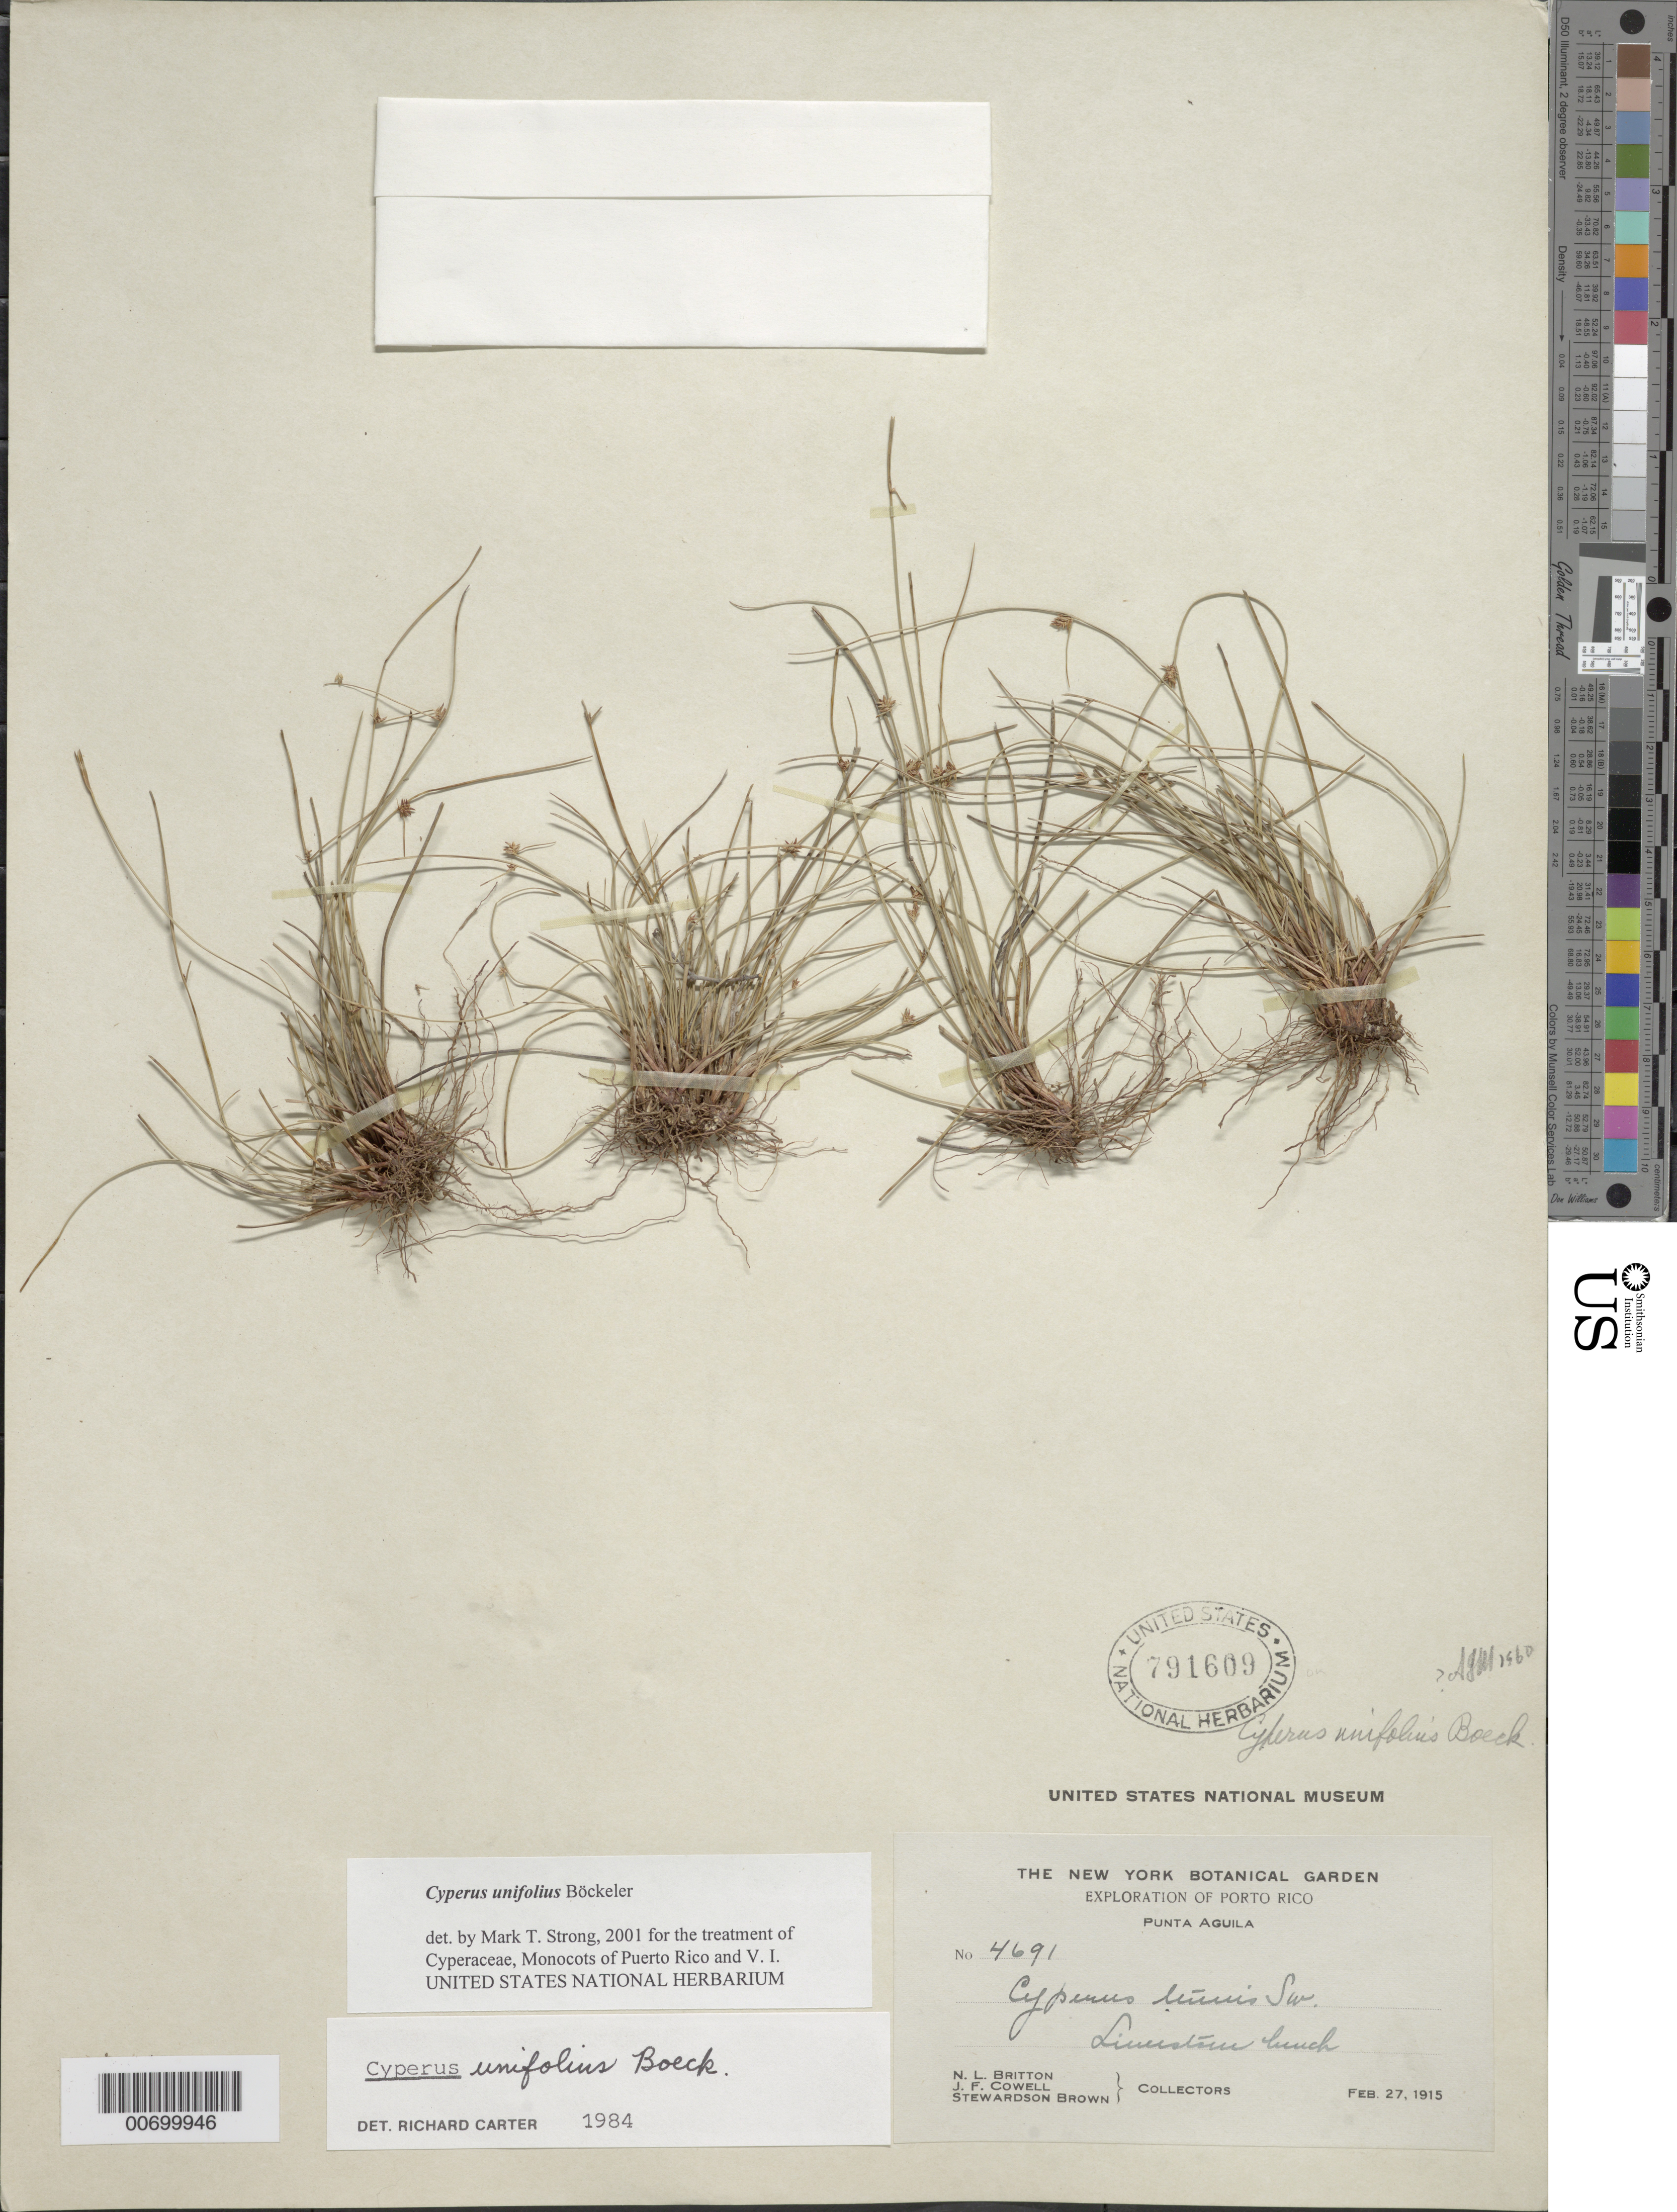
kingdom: Plantae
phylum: Tracheophyta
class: Liliopsida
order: Poales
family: Cyperaceae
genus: Cyperus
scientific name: Cyperus unifolius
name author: Boeckeler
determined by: Strong, M. T., (US), Smithsonian Institution - National Museum of Natural History (UNITED STATES)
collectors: N. Britton, J. F. Cowell & S. Brown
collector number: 4691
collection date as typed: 27 Feb 1915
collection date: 1915-02-27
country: Puerto Rico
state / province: Cabo Rojo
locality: Punta Aguila.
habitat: Limestone beach.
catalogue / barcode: US 791609